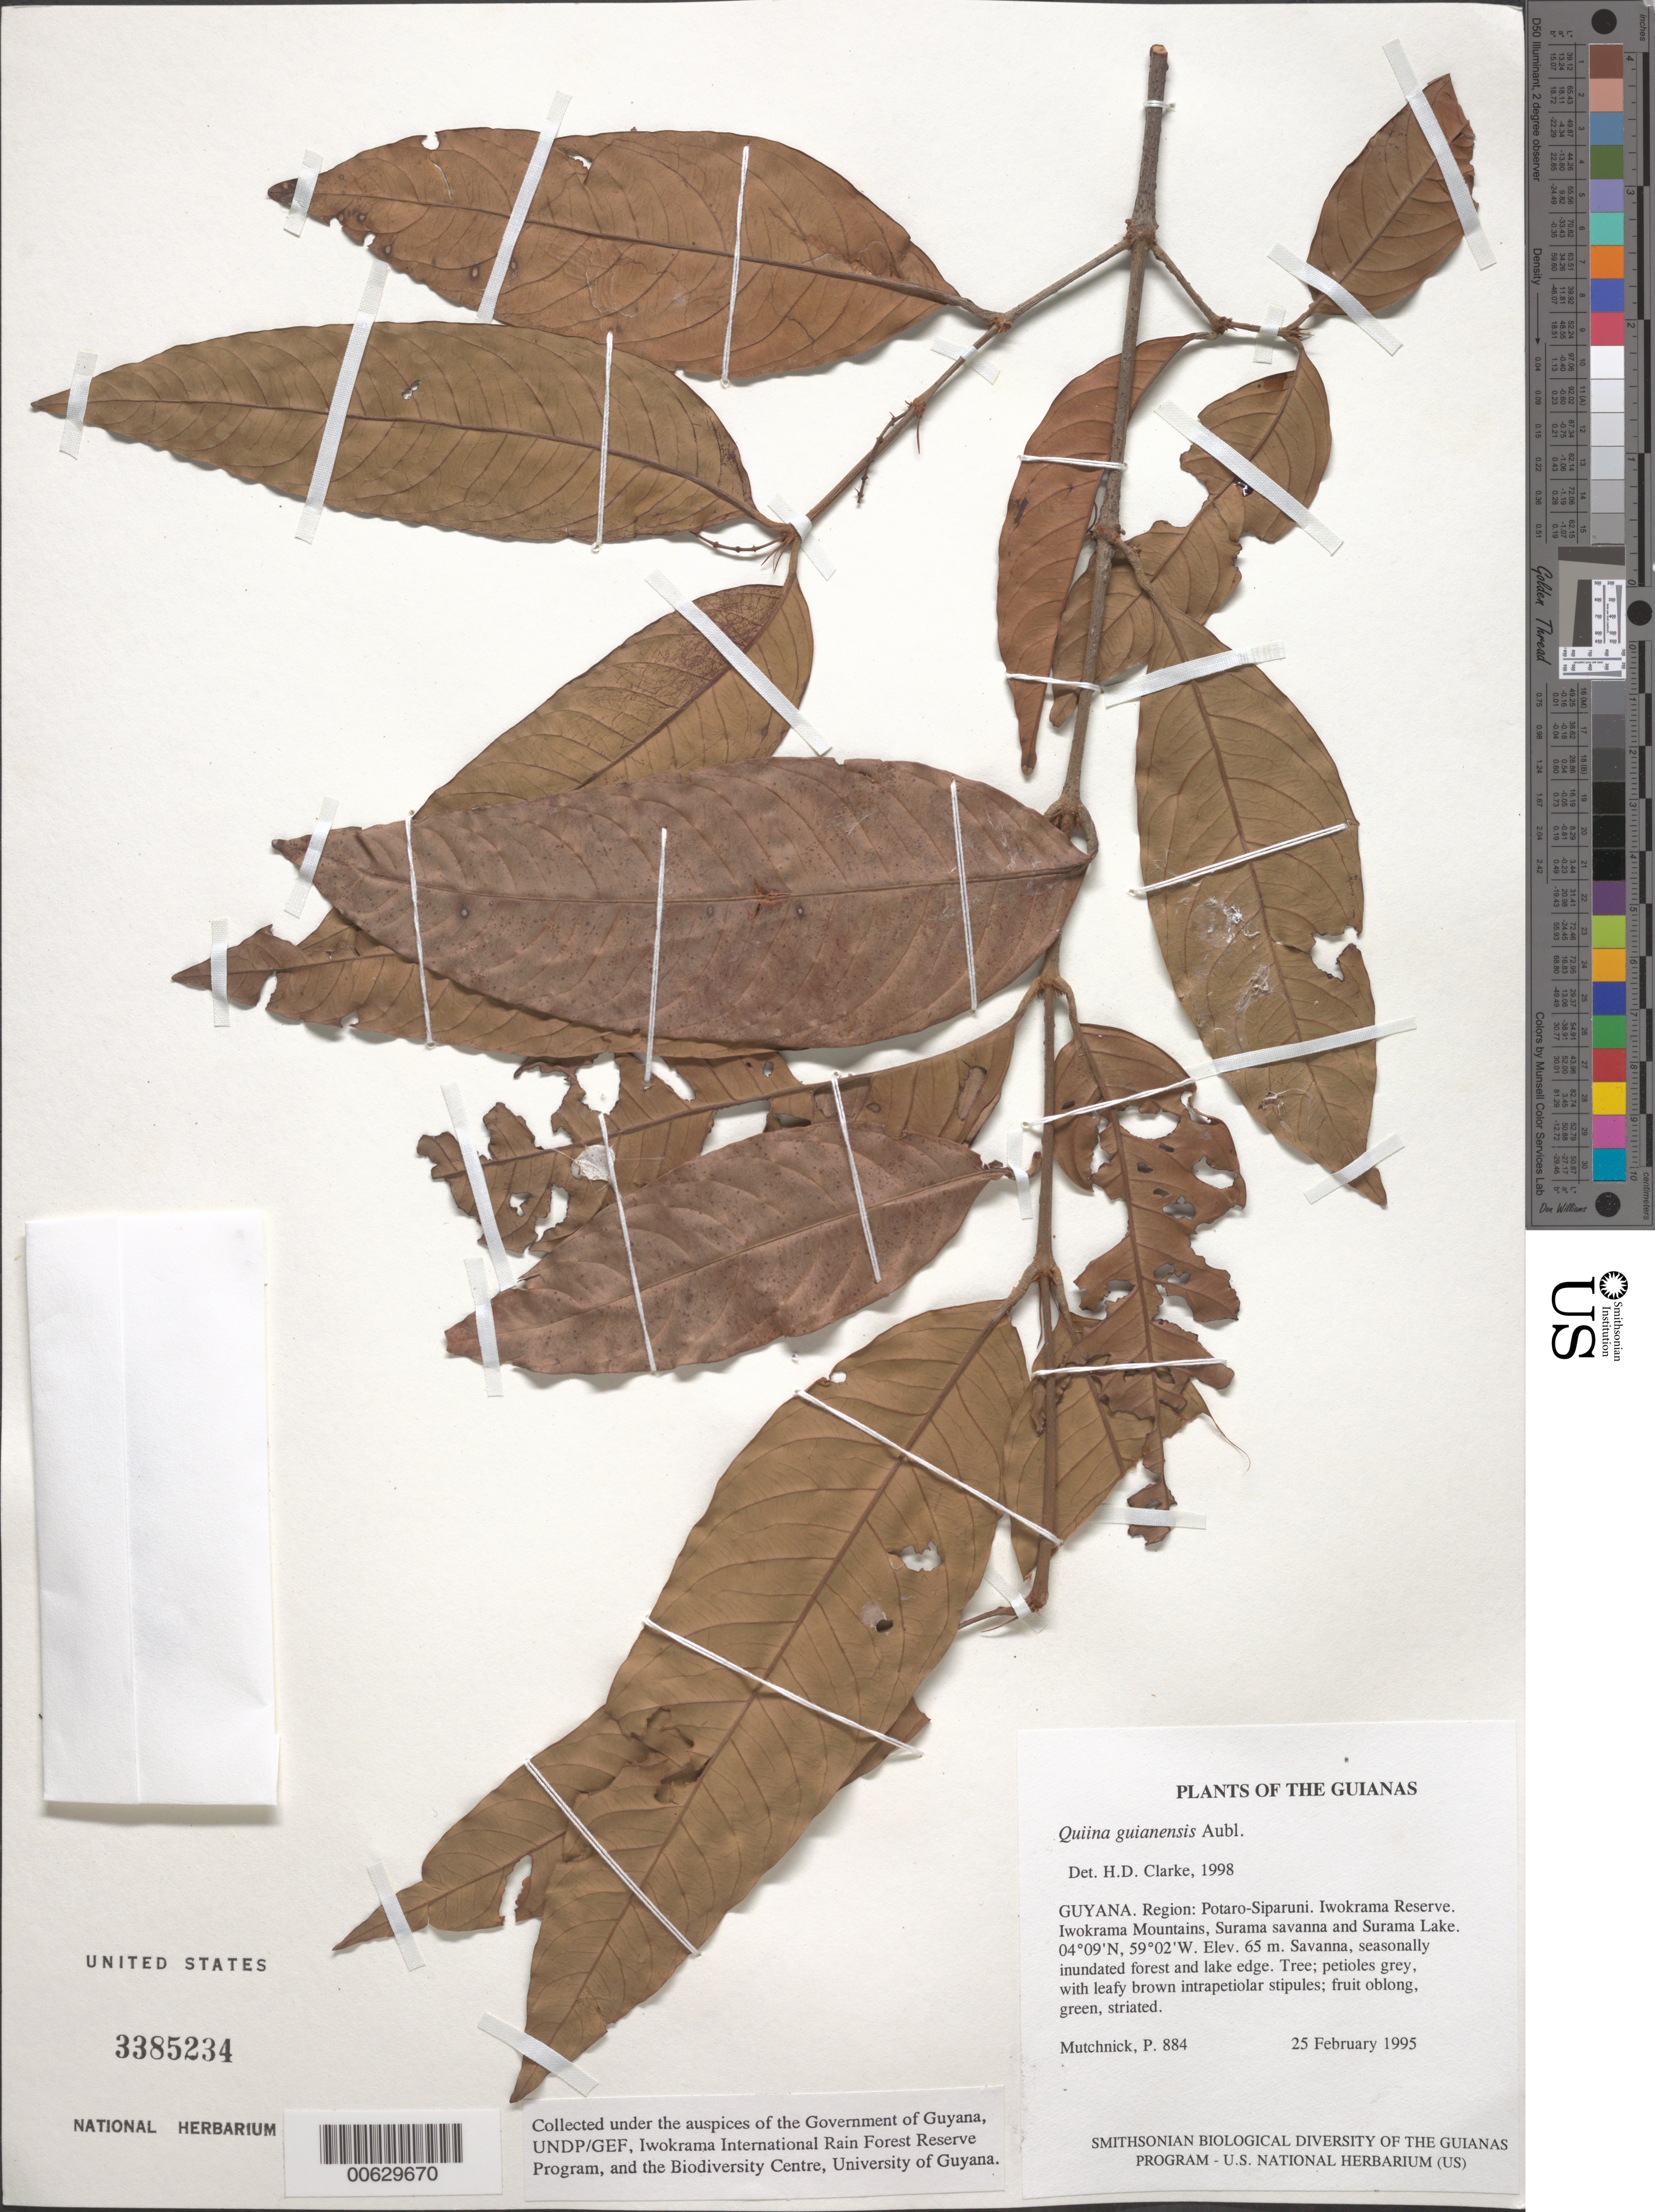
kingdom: Plantae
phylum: Tracheophyta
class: Magnoliopsida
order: Malpighiales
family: Quiinaceae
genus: Quiina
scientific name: Quiina guianensis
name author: Aubl.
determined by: Clarke, H. D., University of North Carolina (Asheville)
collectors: P. Mutchnick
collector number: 884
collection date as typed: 25 February 1995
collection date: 1995-02-25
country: Guyana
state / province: Potaro-Siparuni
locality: Iwokrama Reserve. Iwokrama Mountains, Surama savanna and Surama Lake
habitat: Savanna, seasonally inundated forest and lake edge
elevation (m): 65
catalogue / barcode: US 3385234